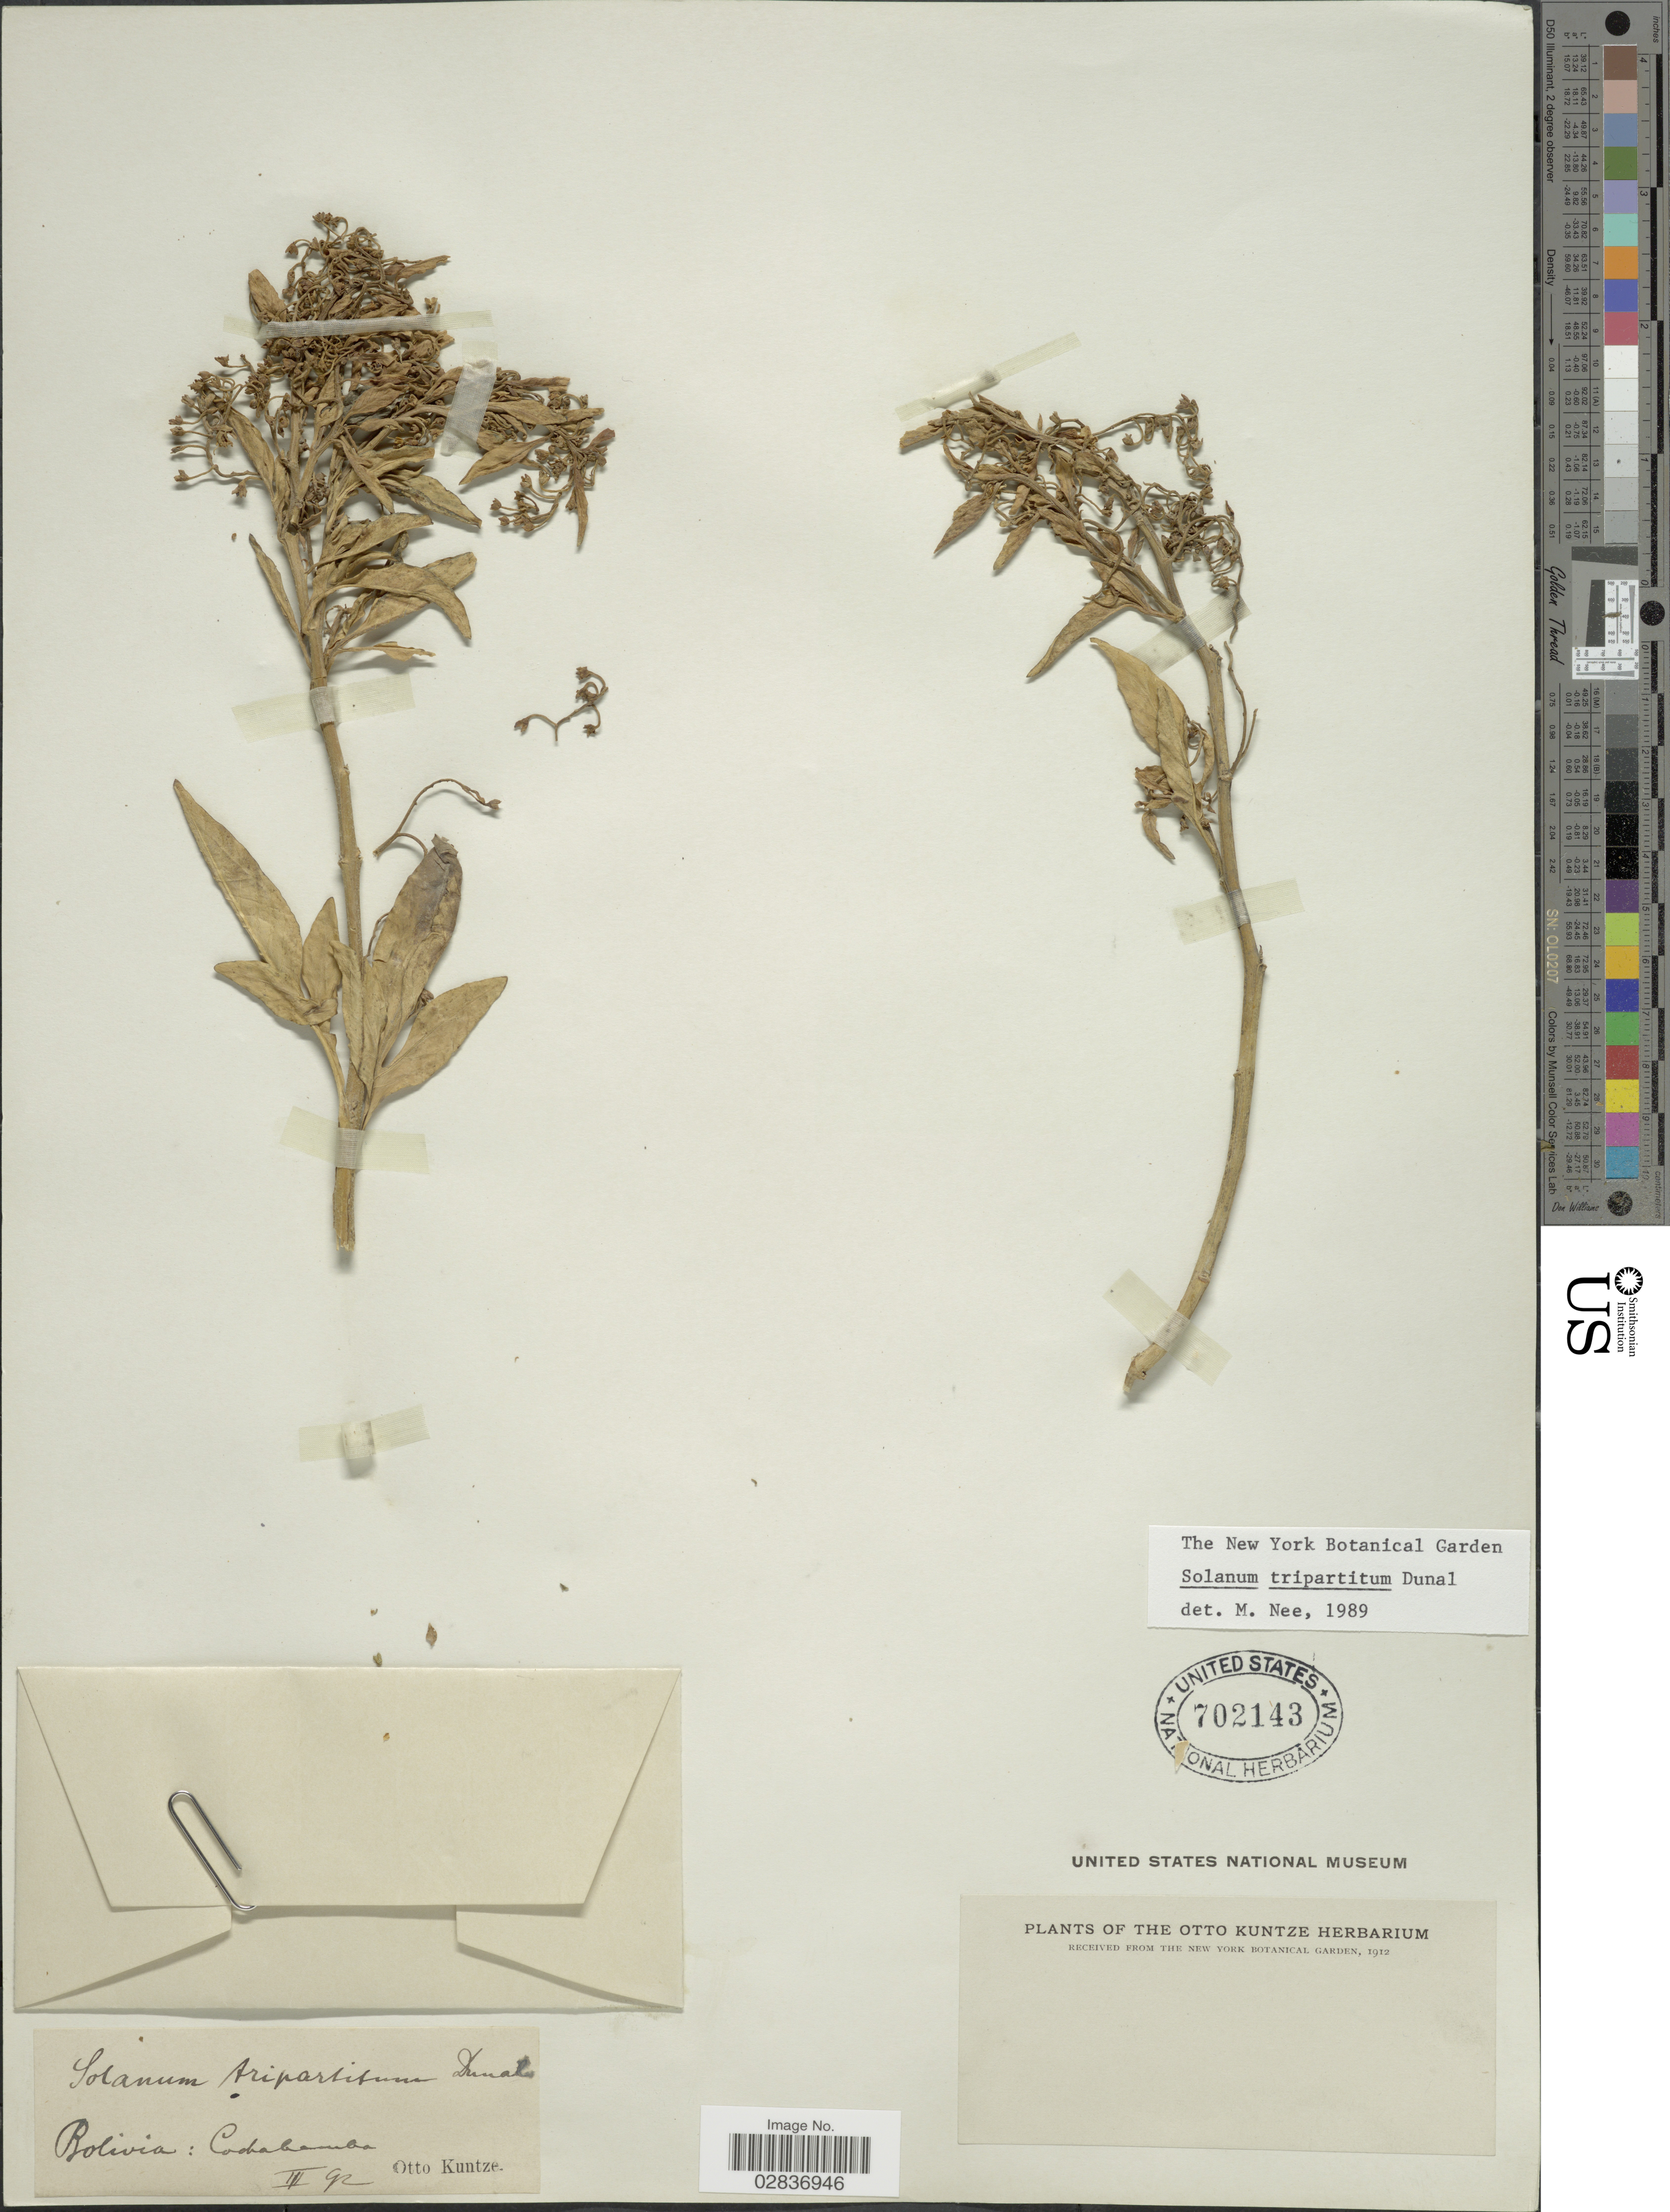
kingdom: Plantae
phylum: Tracheophyta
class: Magnoliopsida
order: Solanales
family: Solanaceae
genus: Solanum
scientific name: Solanum tripartitum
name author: Dunal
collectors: C.E.O. Kuntze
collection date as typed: Transcribed d/m/y: /2/92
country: Bolivia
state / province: Cochabamba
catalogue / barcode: US 702143